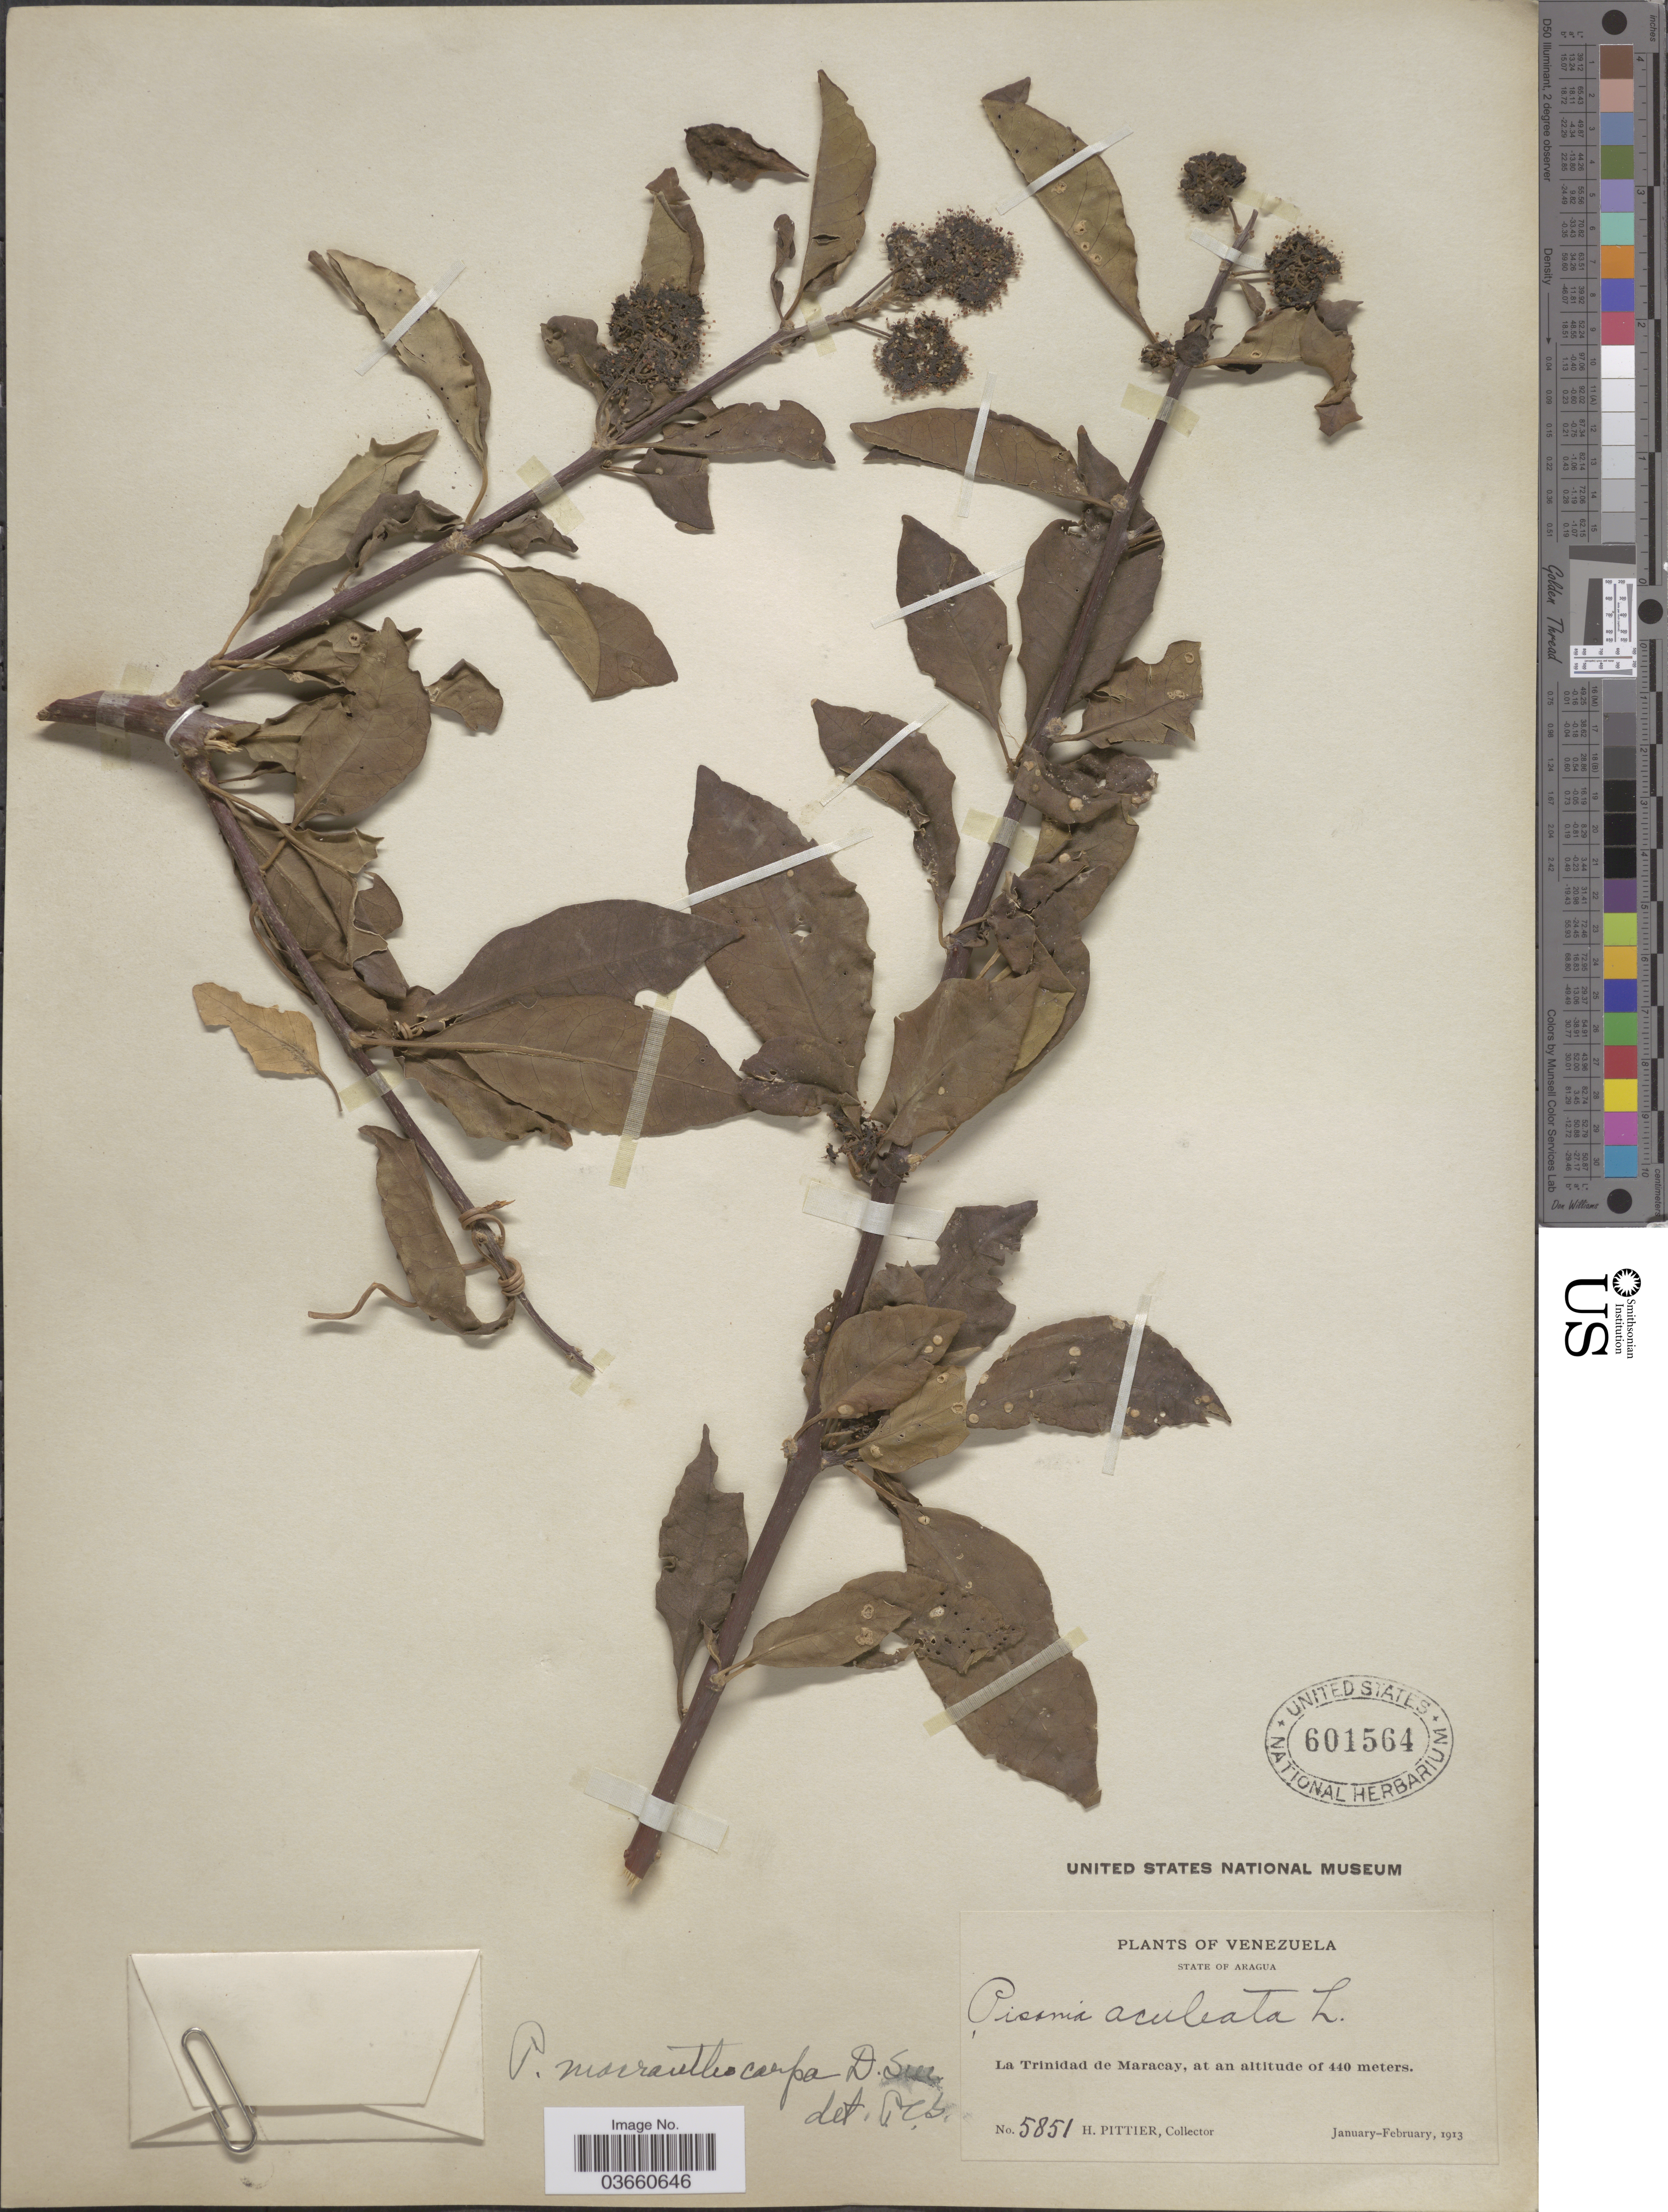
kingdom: Plantae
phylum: Tracheophyta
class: Magnoliopsida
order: Caryophyllales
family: Nyctaginaceae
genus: Pisonia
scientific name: Pisonia macranthocarpa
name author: (Donn. Sm.) Donn. Sm.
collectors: H. F. Pittier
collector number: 5851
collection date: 1913-01/1913-02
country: Venezuela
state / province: Aragua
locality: La Trinidad de Maracay.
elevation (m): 440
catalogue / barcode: US 601564